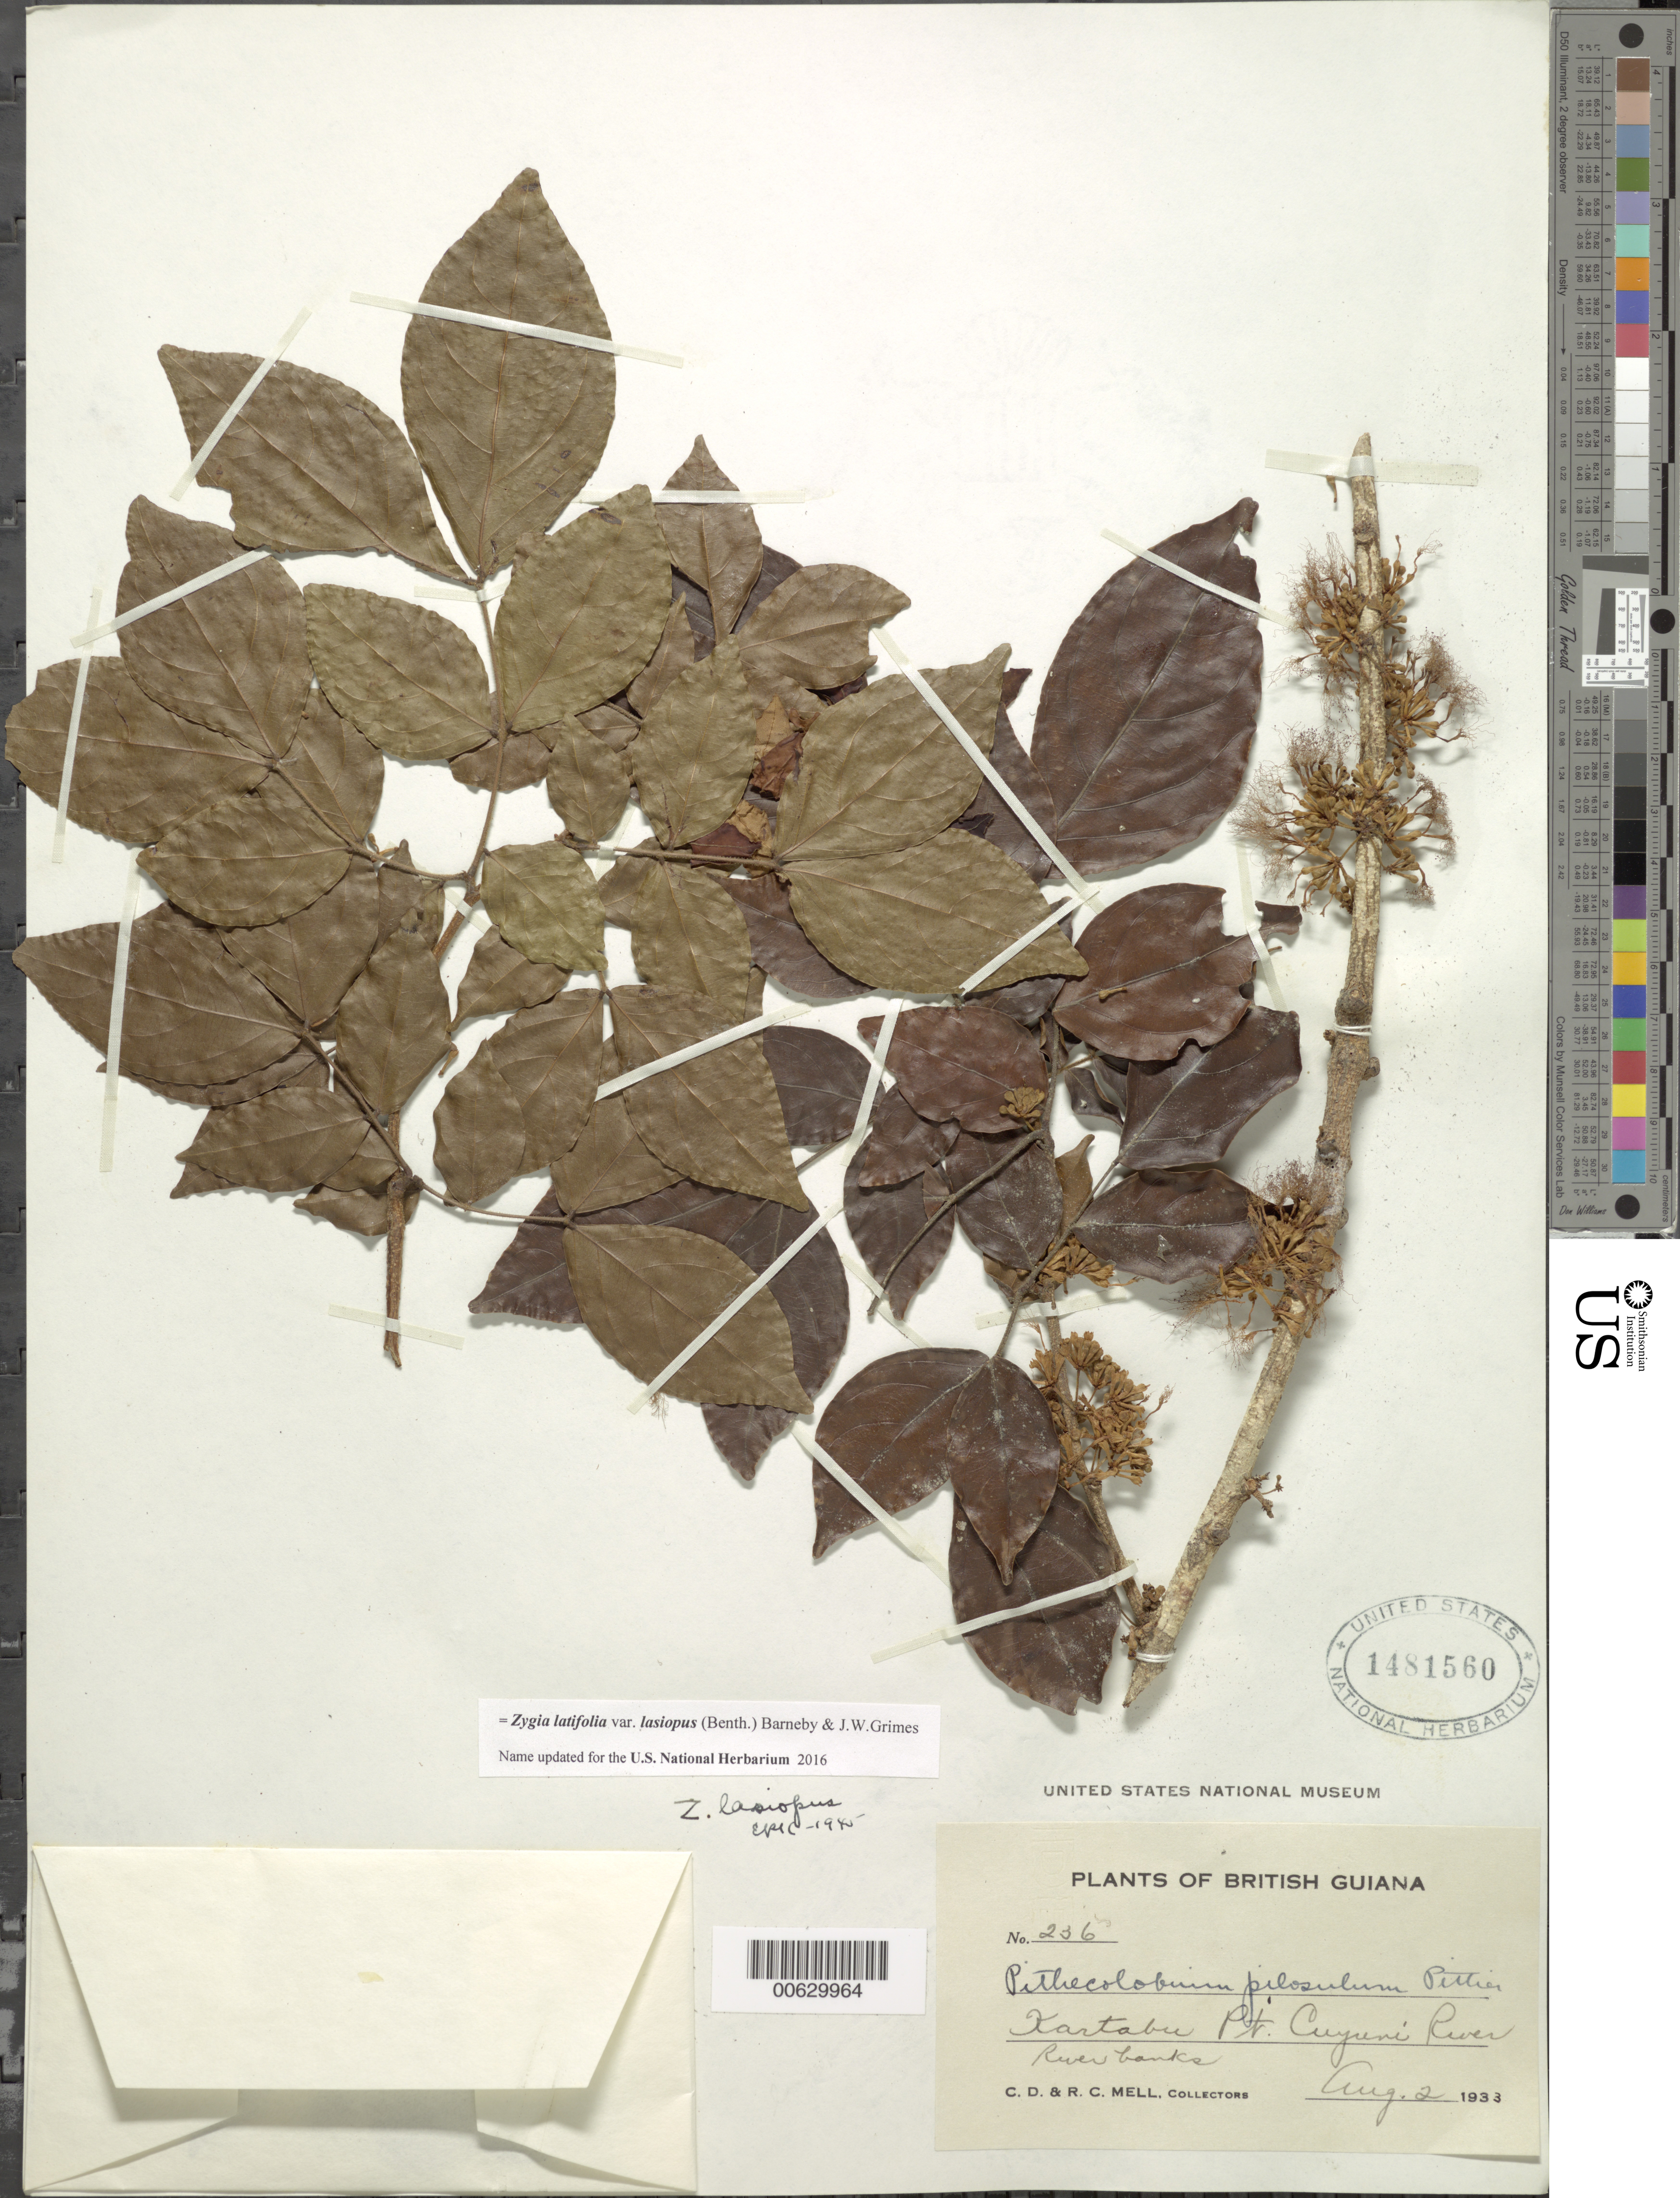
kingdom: Plantae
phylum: Tracheophyta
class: Magnoliopsida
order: Fabales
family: Fabaceae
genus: Zygia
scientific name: Zygia latifolia var. lasiopus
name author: (Benth.) Barneby & J.W. Grimes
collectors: C. D. Mell & R. Mell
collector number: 236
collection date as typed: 2-Aug-33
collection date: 1933-08-02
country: Guyana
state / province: Cuyuni-Mazaruni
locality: Kartabu Point, Cuyuni River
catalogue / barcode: US 1481560